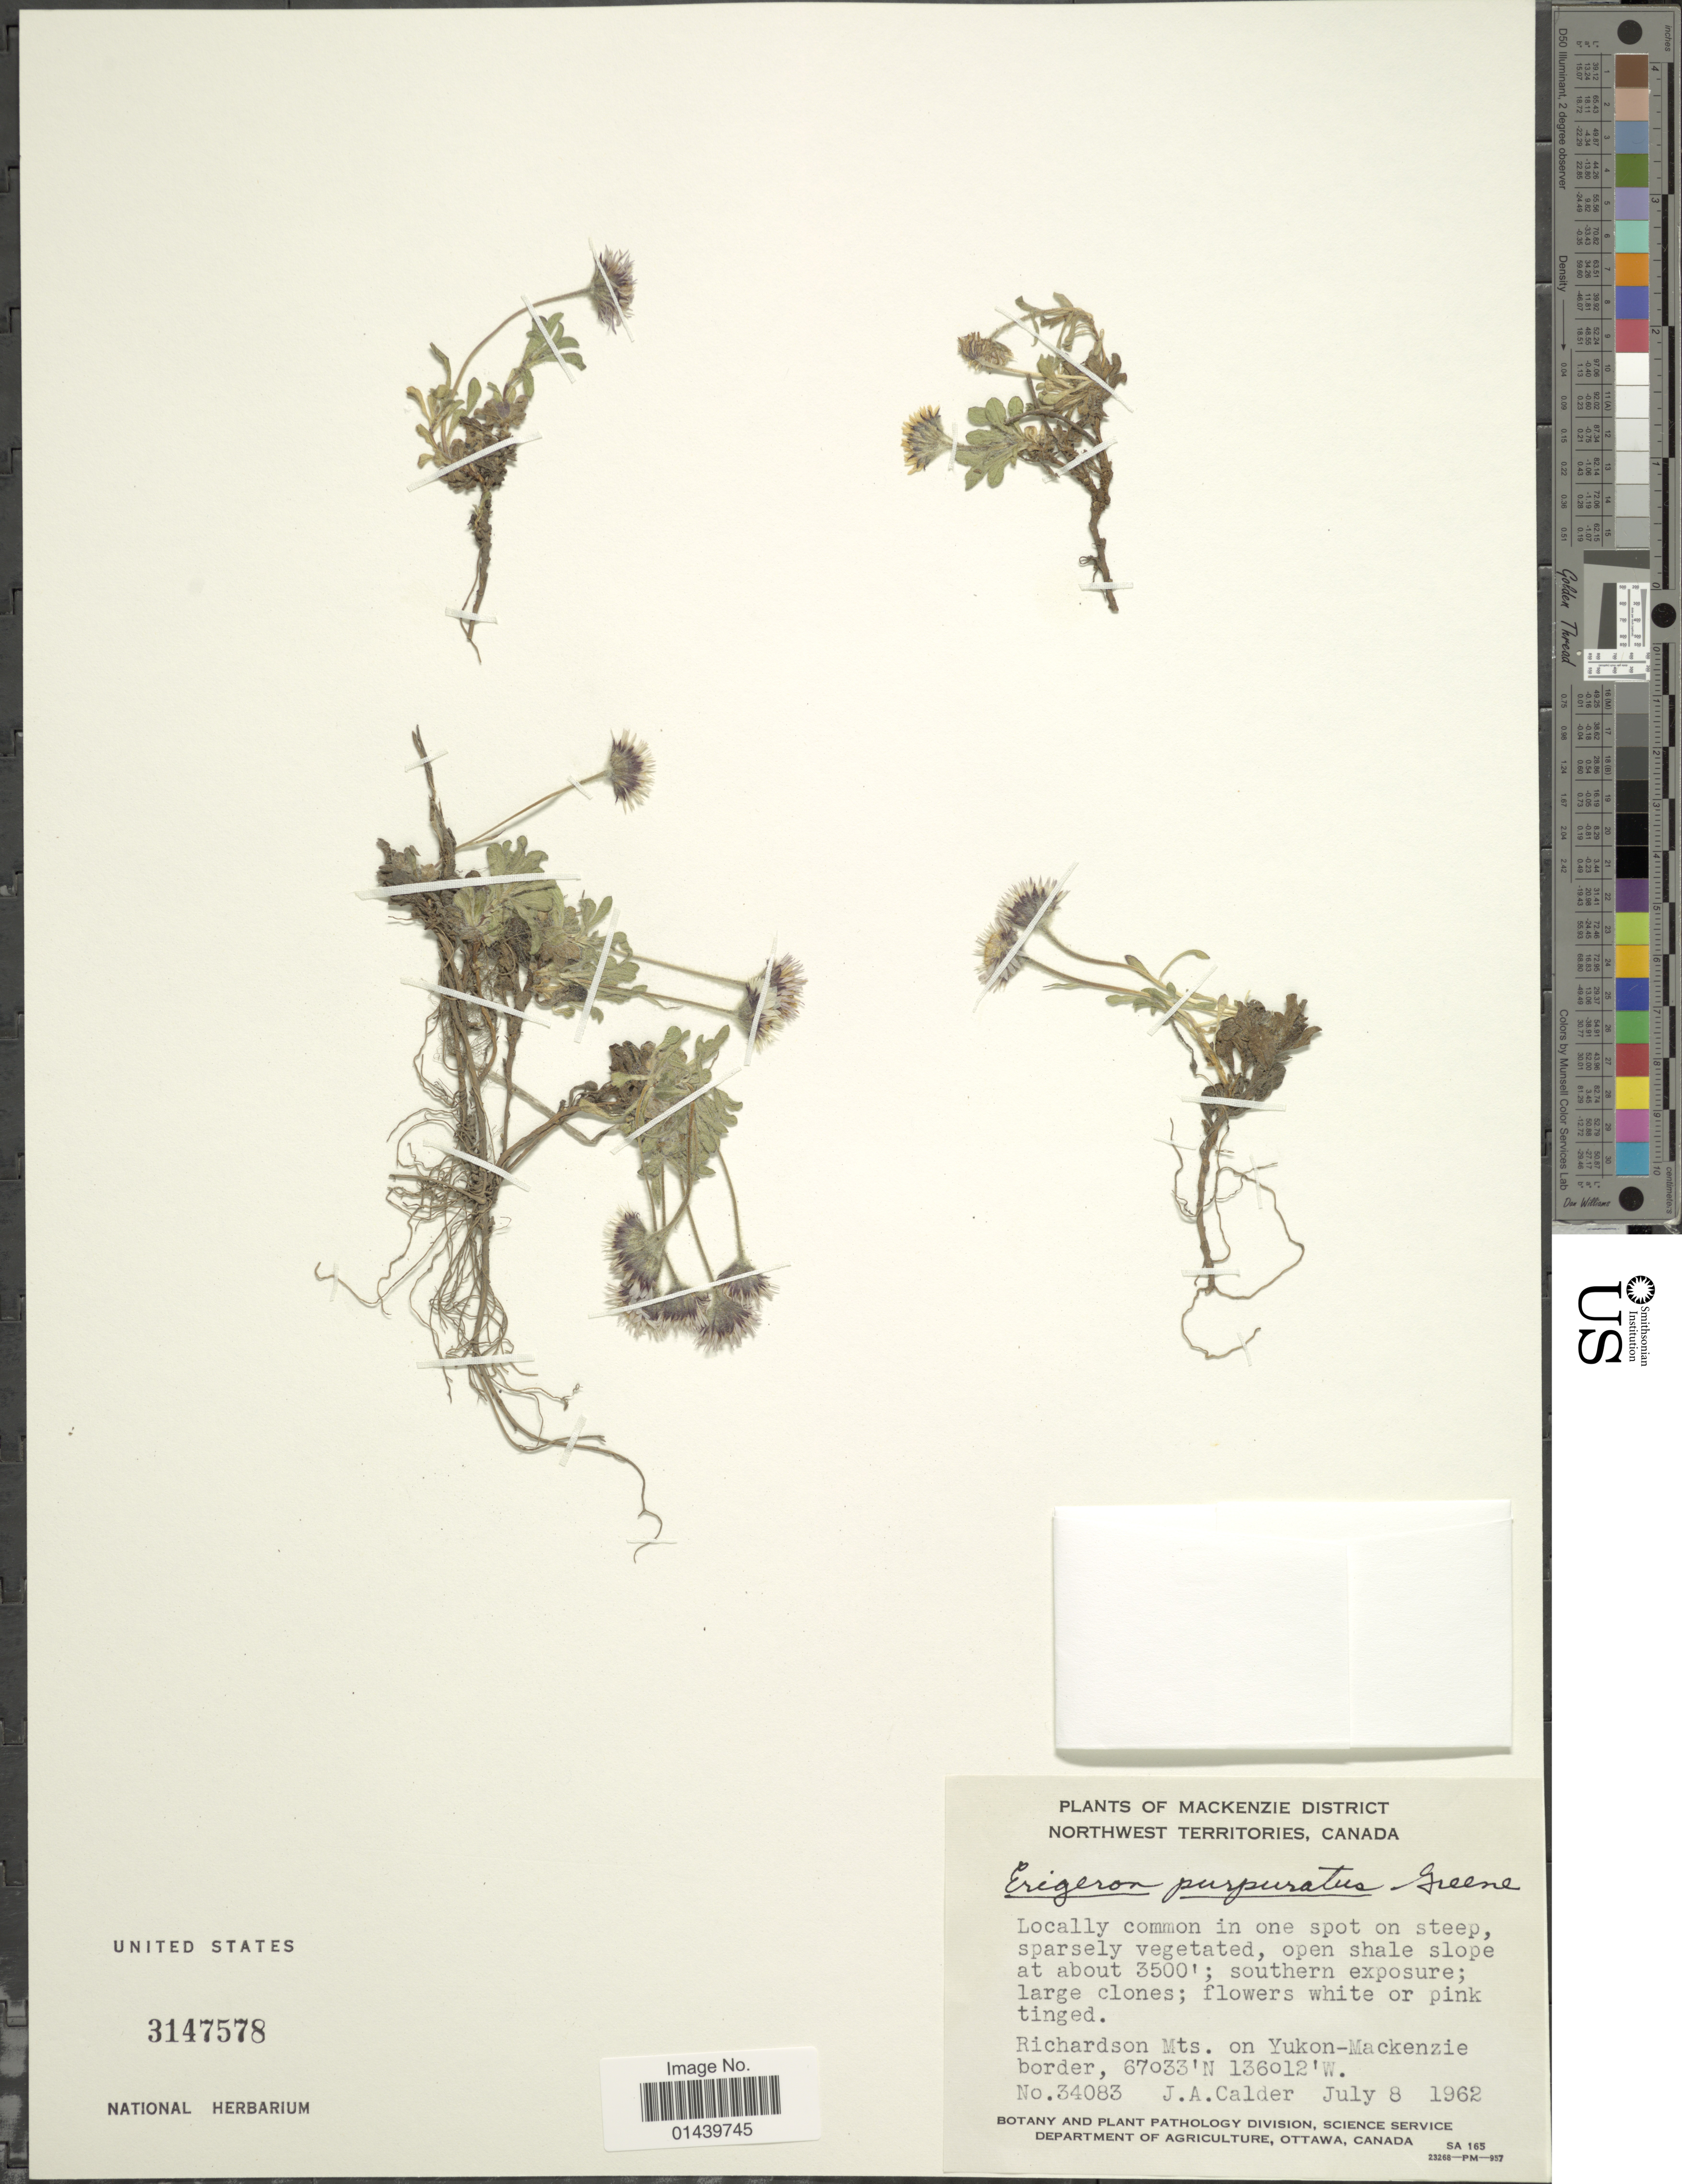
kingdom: Plantae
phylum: Tracheophyta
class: Magnoliopsida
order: Asterales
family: Asteraceae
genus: Erigeron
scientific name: Erigeron purpuratus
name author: Greene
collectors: J. A. Calder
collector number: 34083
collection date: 1962-07-08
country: Canada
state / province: Northwest Territories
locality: Mackenzie District. Richardson Mts. on Yukon-Mackenzie border.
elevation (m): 1067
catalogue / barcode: US 3147578